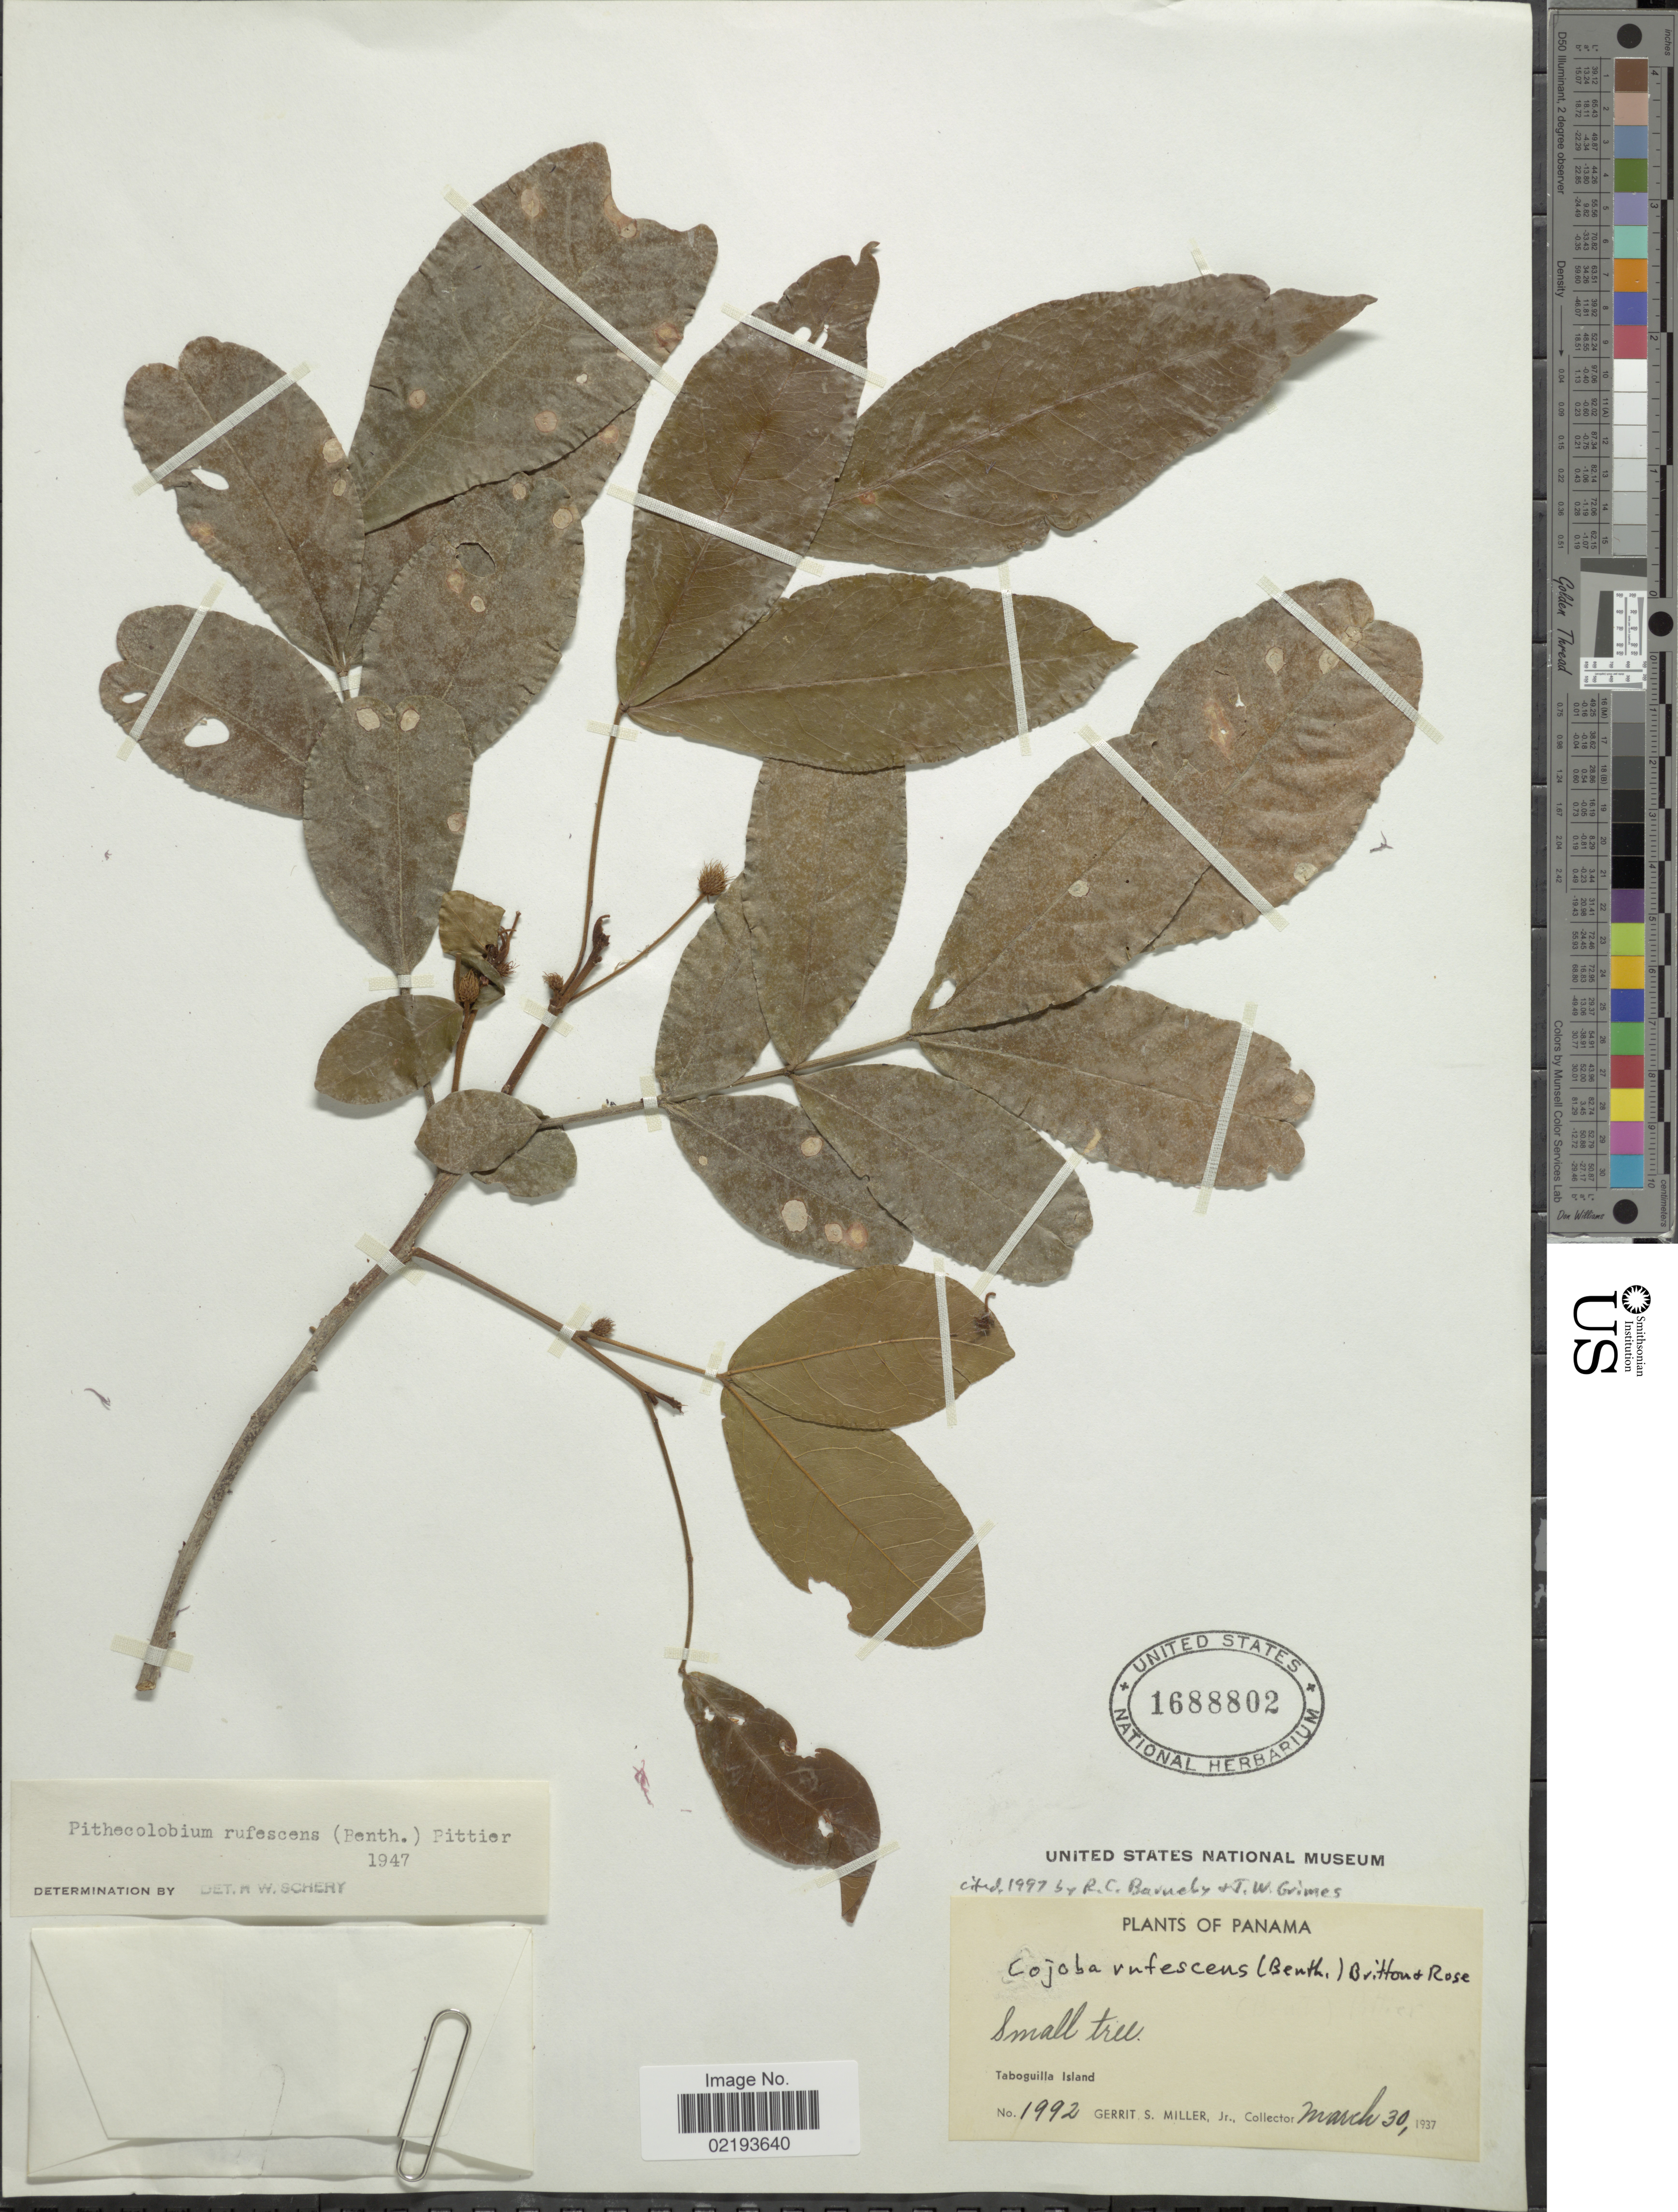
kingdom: Plantae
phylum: Tracheophyta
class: Magnoliopsida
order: Fabales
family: Fabaceae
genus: Cojoba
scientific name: Cojoba rufescens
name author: (Benth.) Britton & Rose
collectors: G. S. Miller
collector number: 1992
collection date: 1937-03-30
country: Panama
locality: Tobaguilla Island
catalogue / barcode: US 1688802